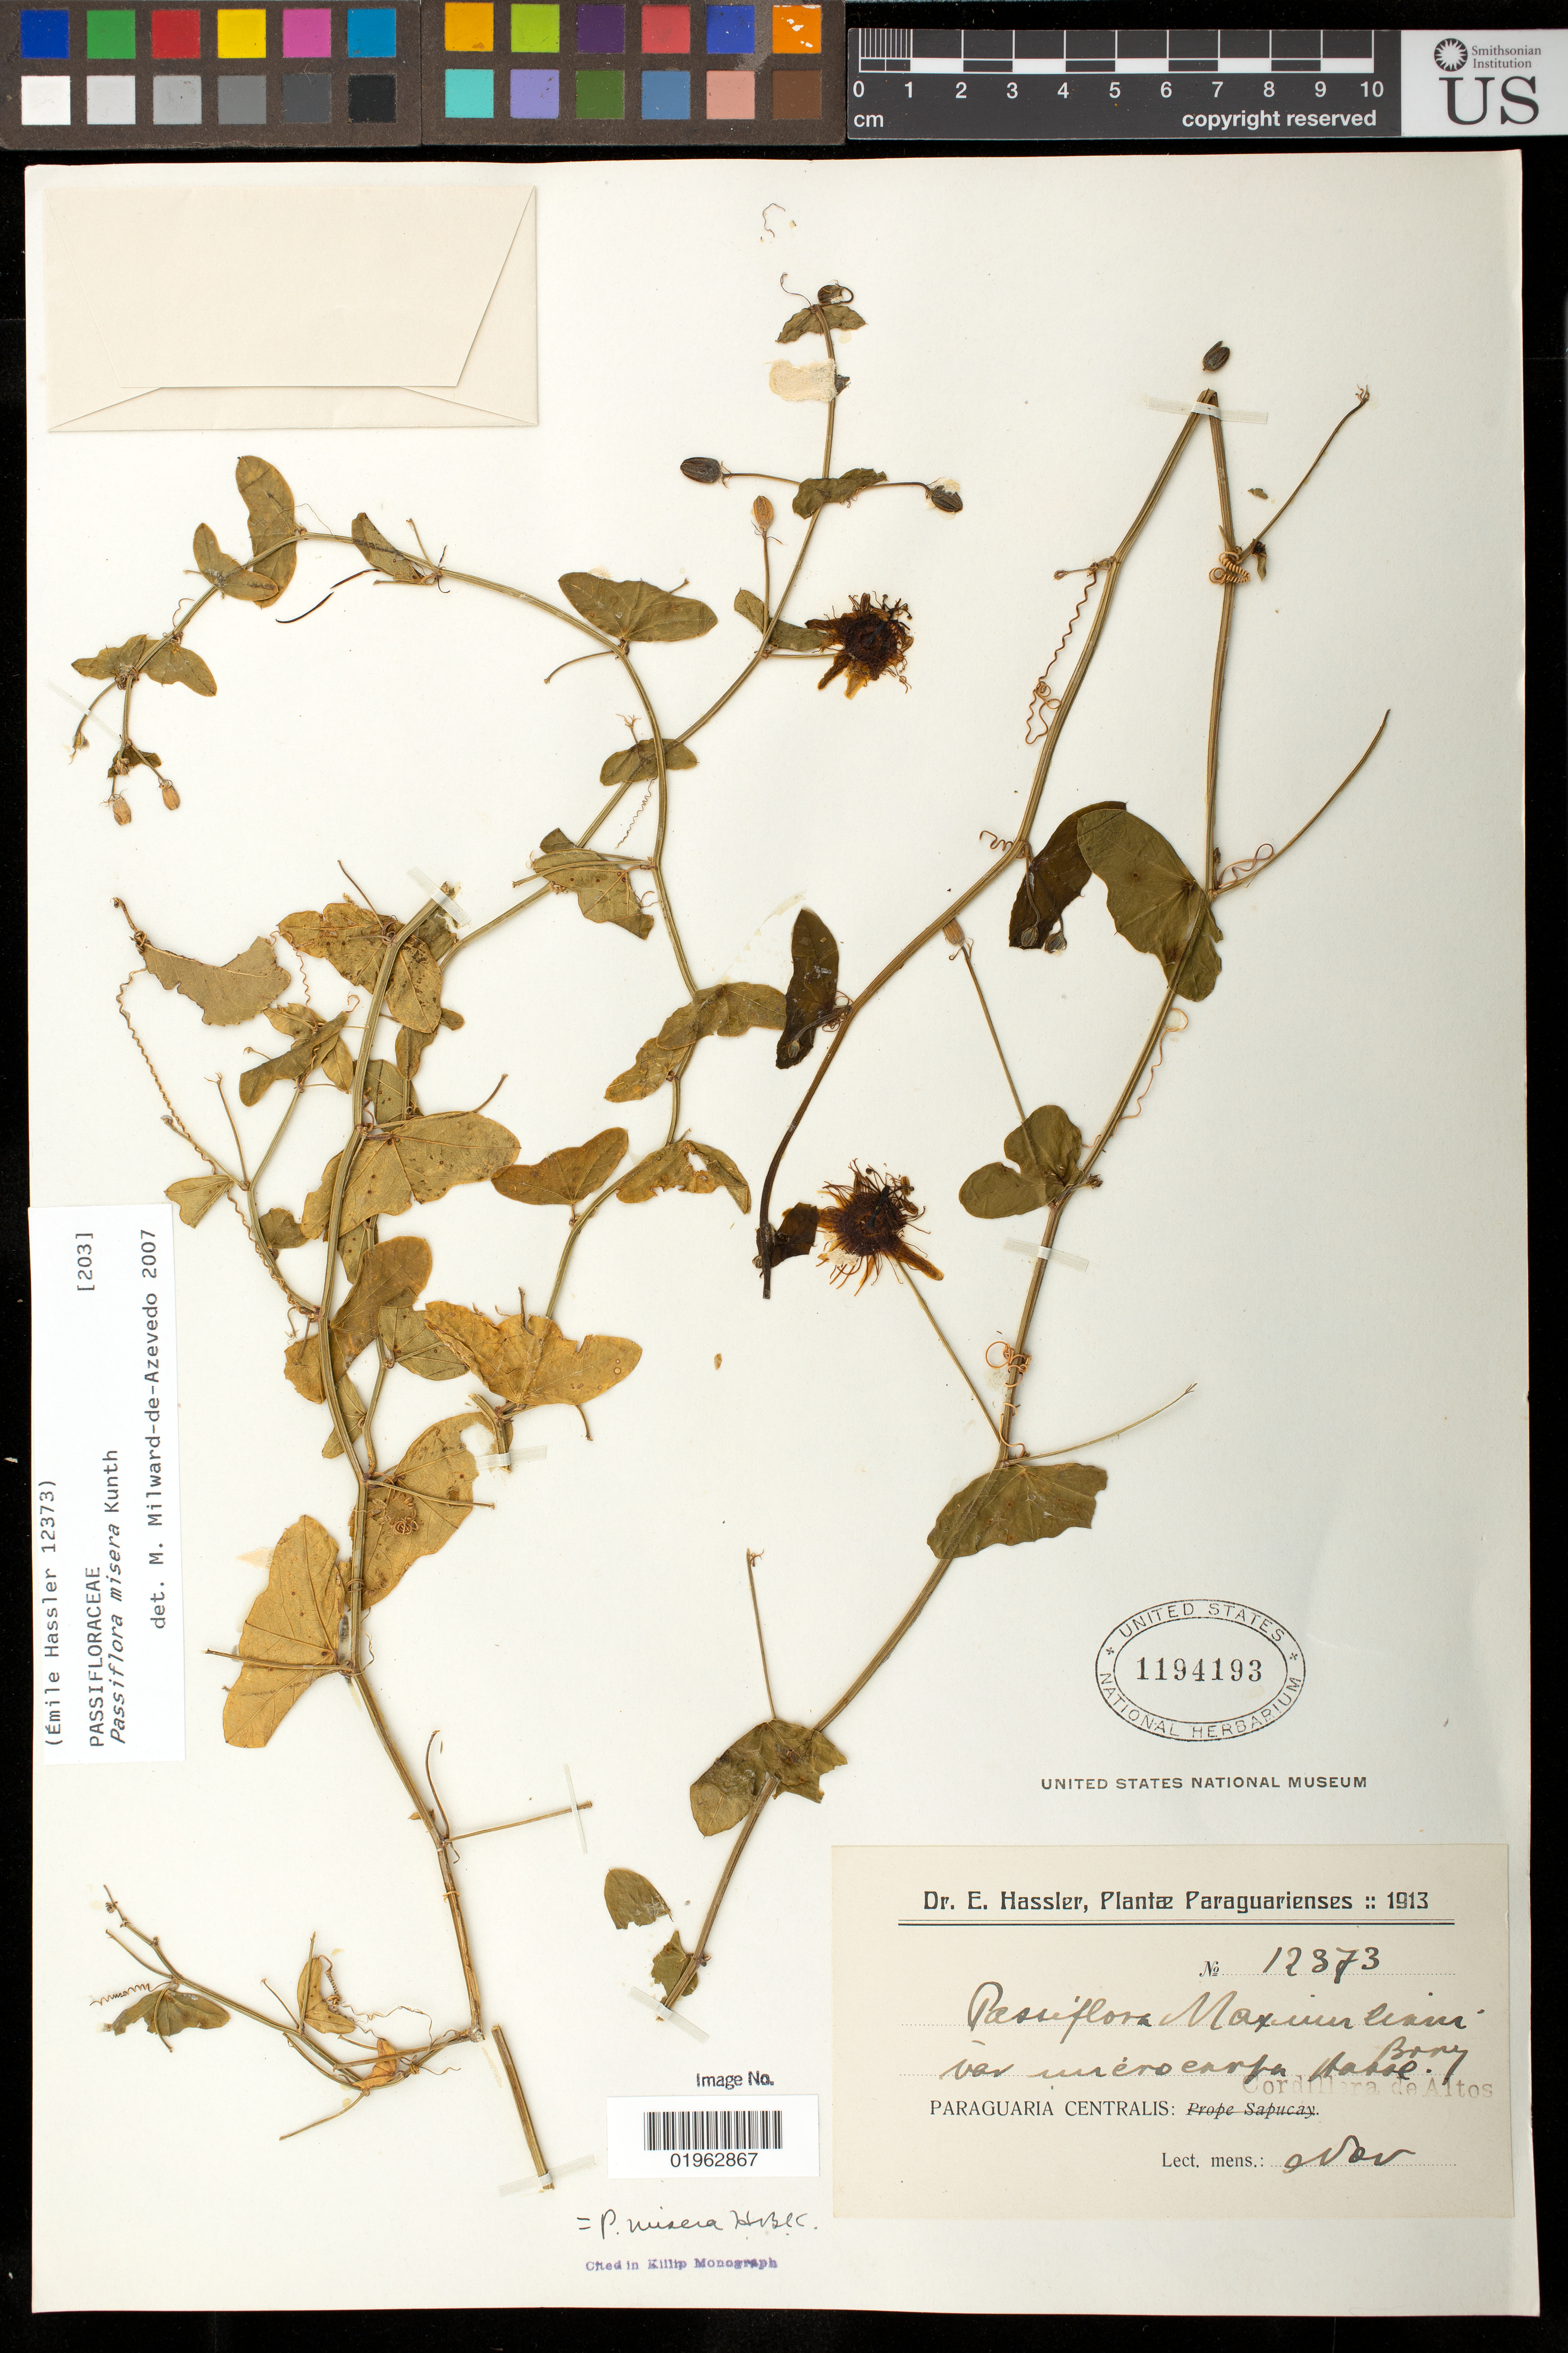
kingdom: Plantae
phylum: Tracheophyta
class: Magnoliopsida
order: Malpighiales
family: Passifloraceae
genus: Passiflora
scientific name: Passiflora misera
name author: Kunth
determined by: Azevedo, M. A. Milward de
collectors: E. Hassler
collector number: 12373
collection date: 1913-11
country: Paraguay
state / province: Paraguari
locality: Paraguaria Centralis: Cordillera de Altos.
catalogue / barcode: US 1194193